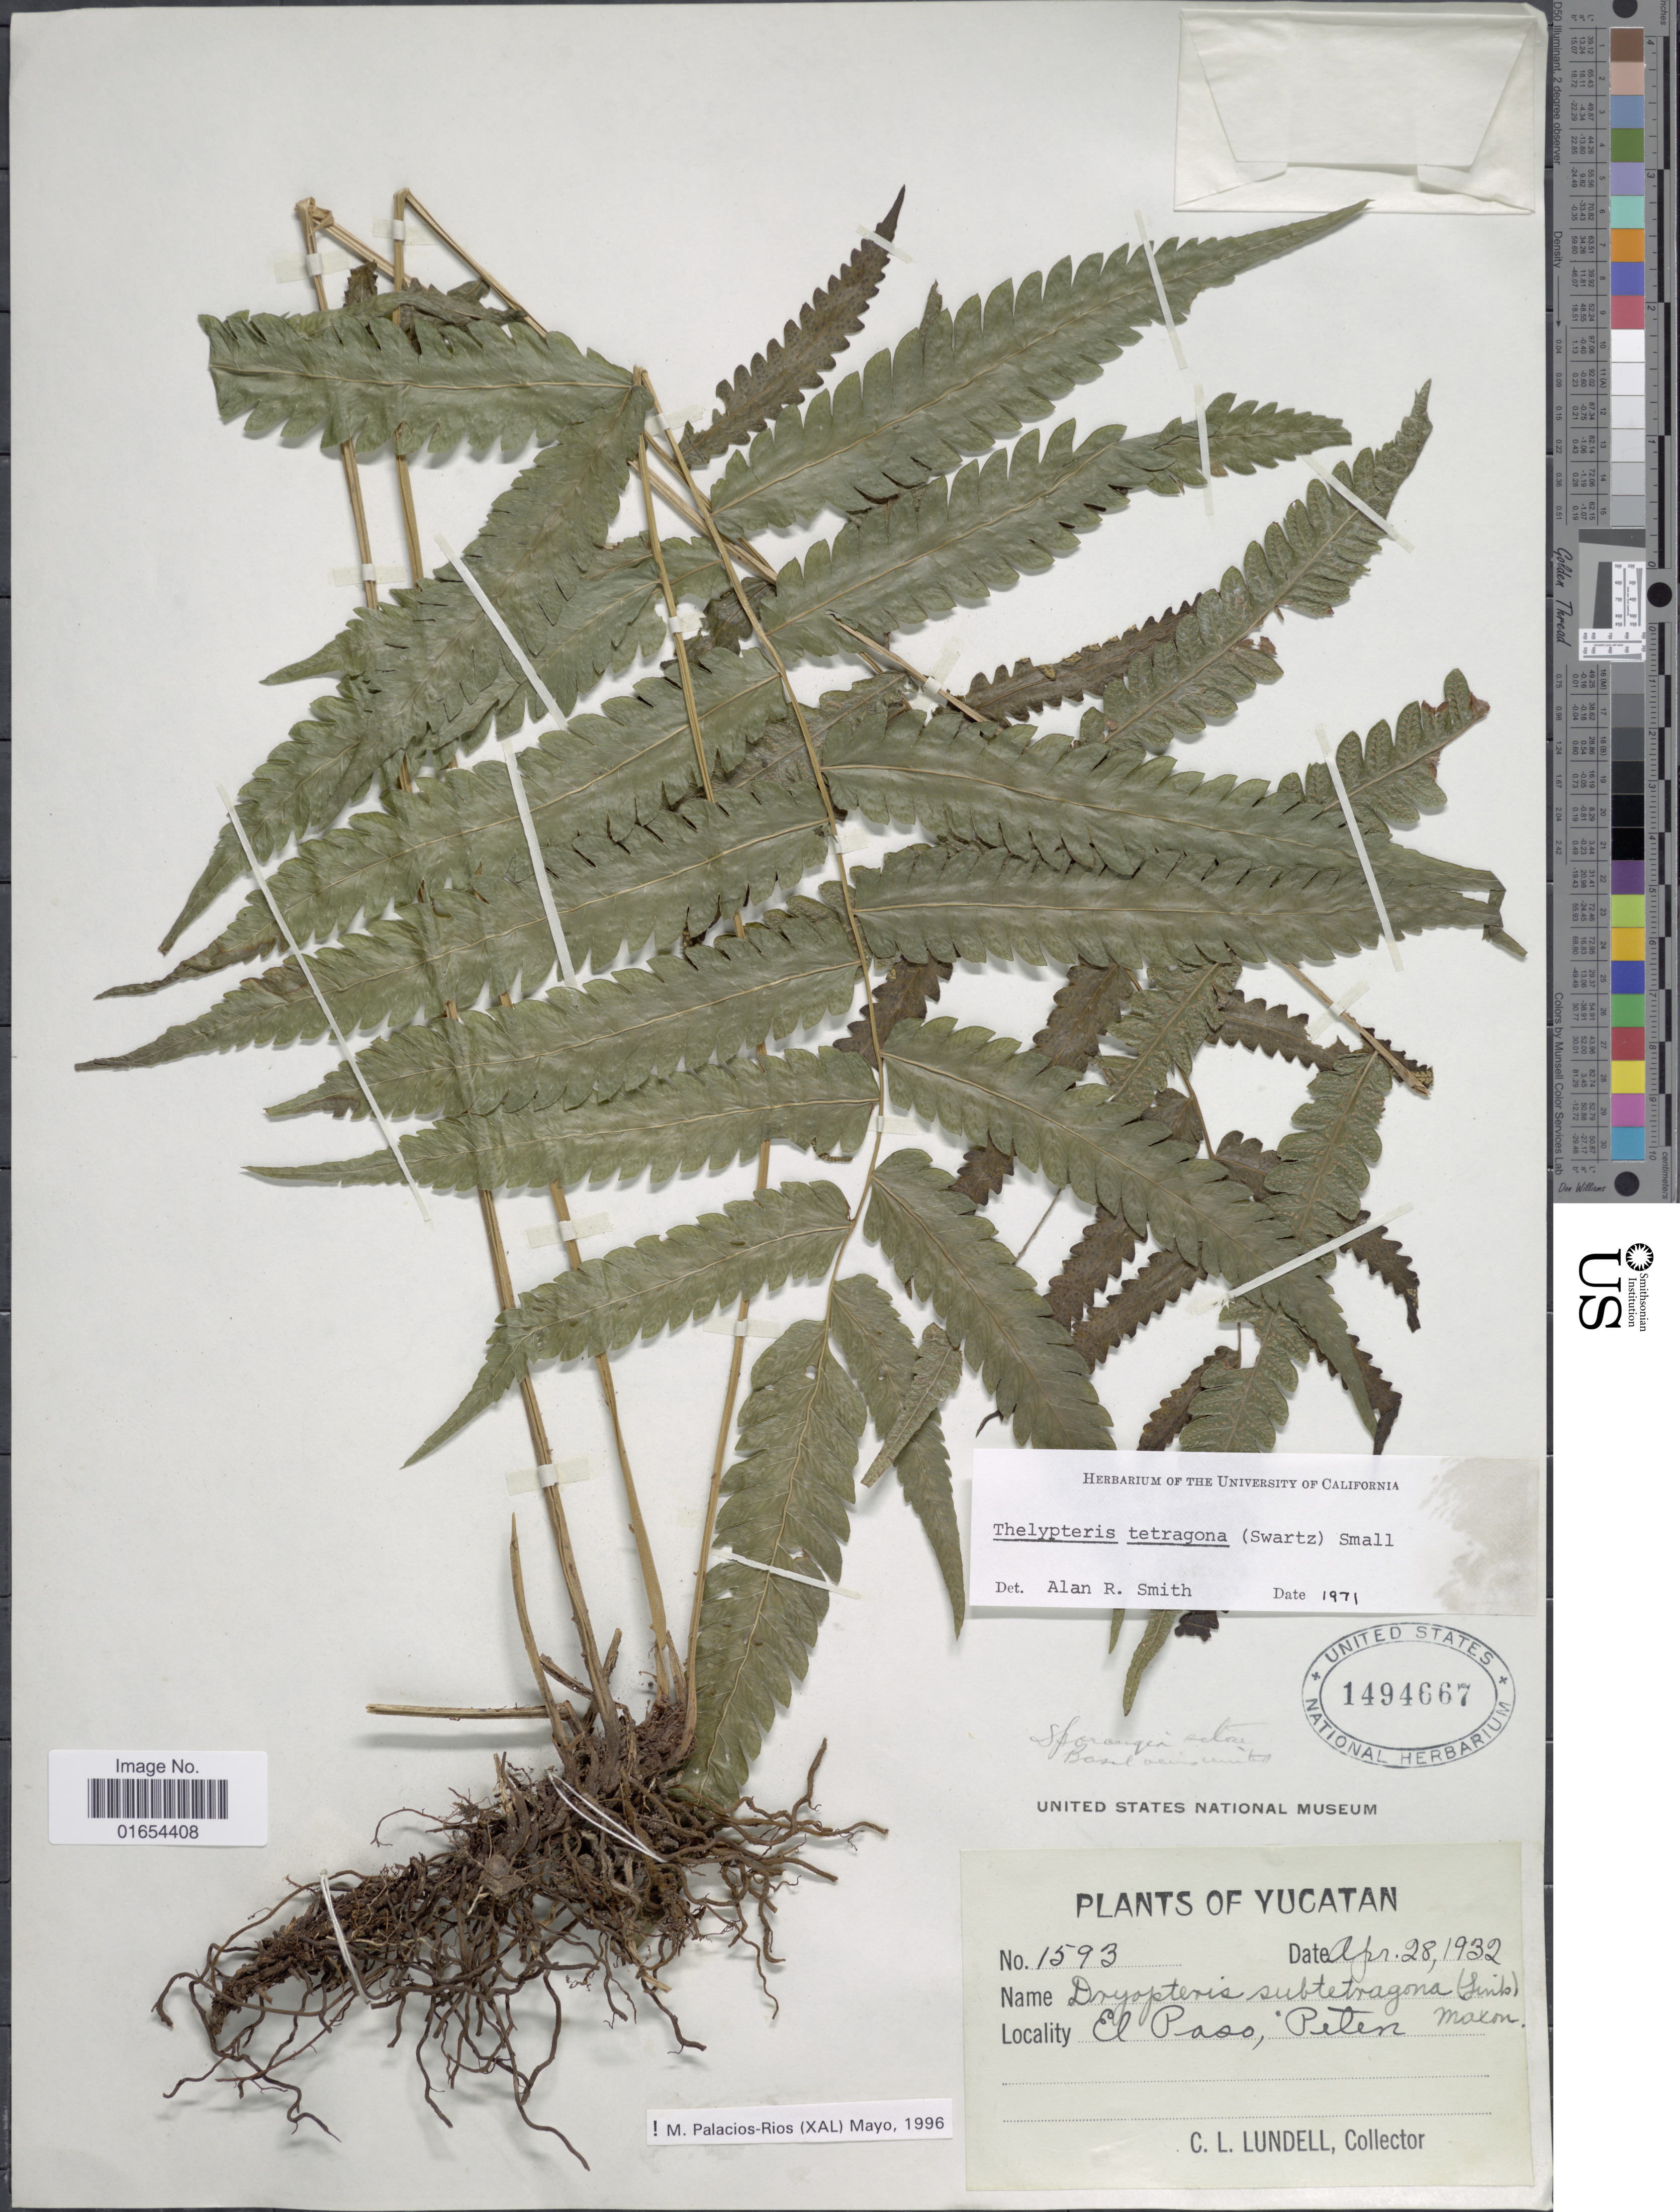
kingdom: Plantae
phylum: Tracheophyta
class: Polypodiopsida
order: Polypodiales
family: Thelypteridaceae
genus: Goniopteris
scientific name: Goniopteris tetragona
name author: (C. Presl) Sw.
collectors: C. L. Lundell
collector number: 1593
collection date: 1932-04-28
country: Mexico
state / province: Yucatán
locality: El Paso, Peten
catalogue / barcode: US 1494667